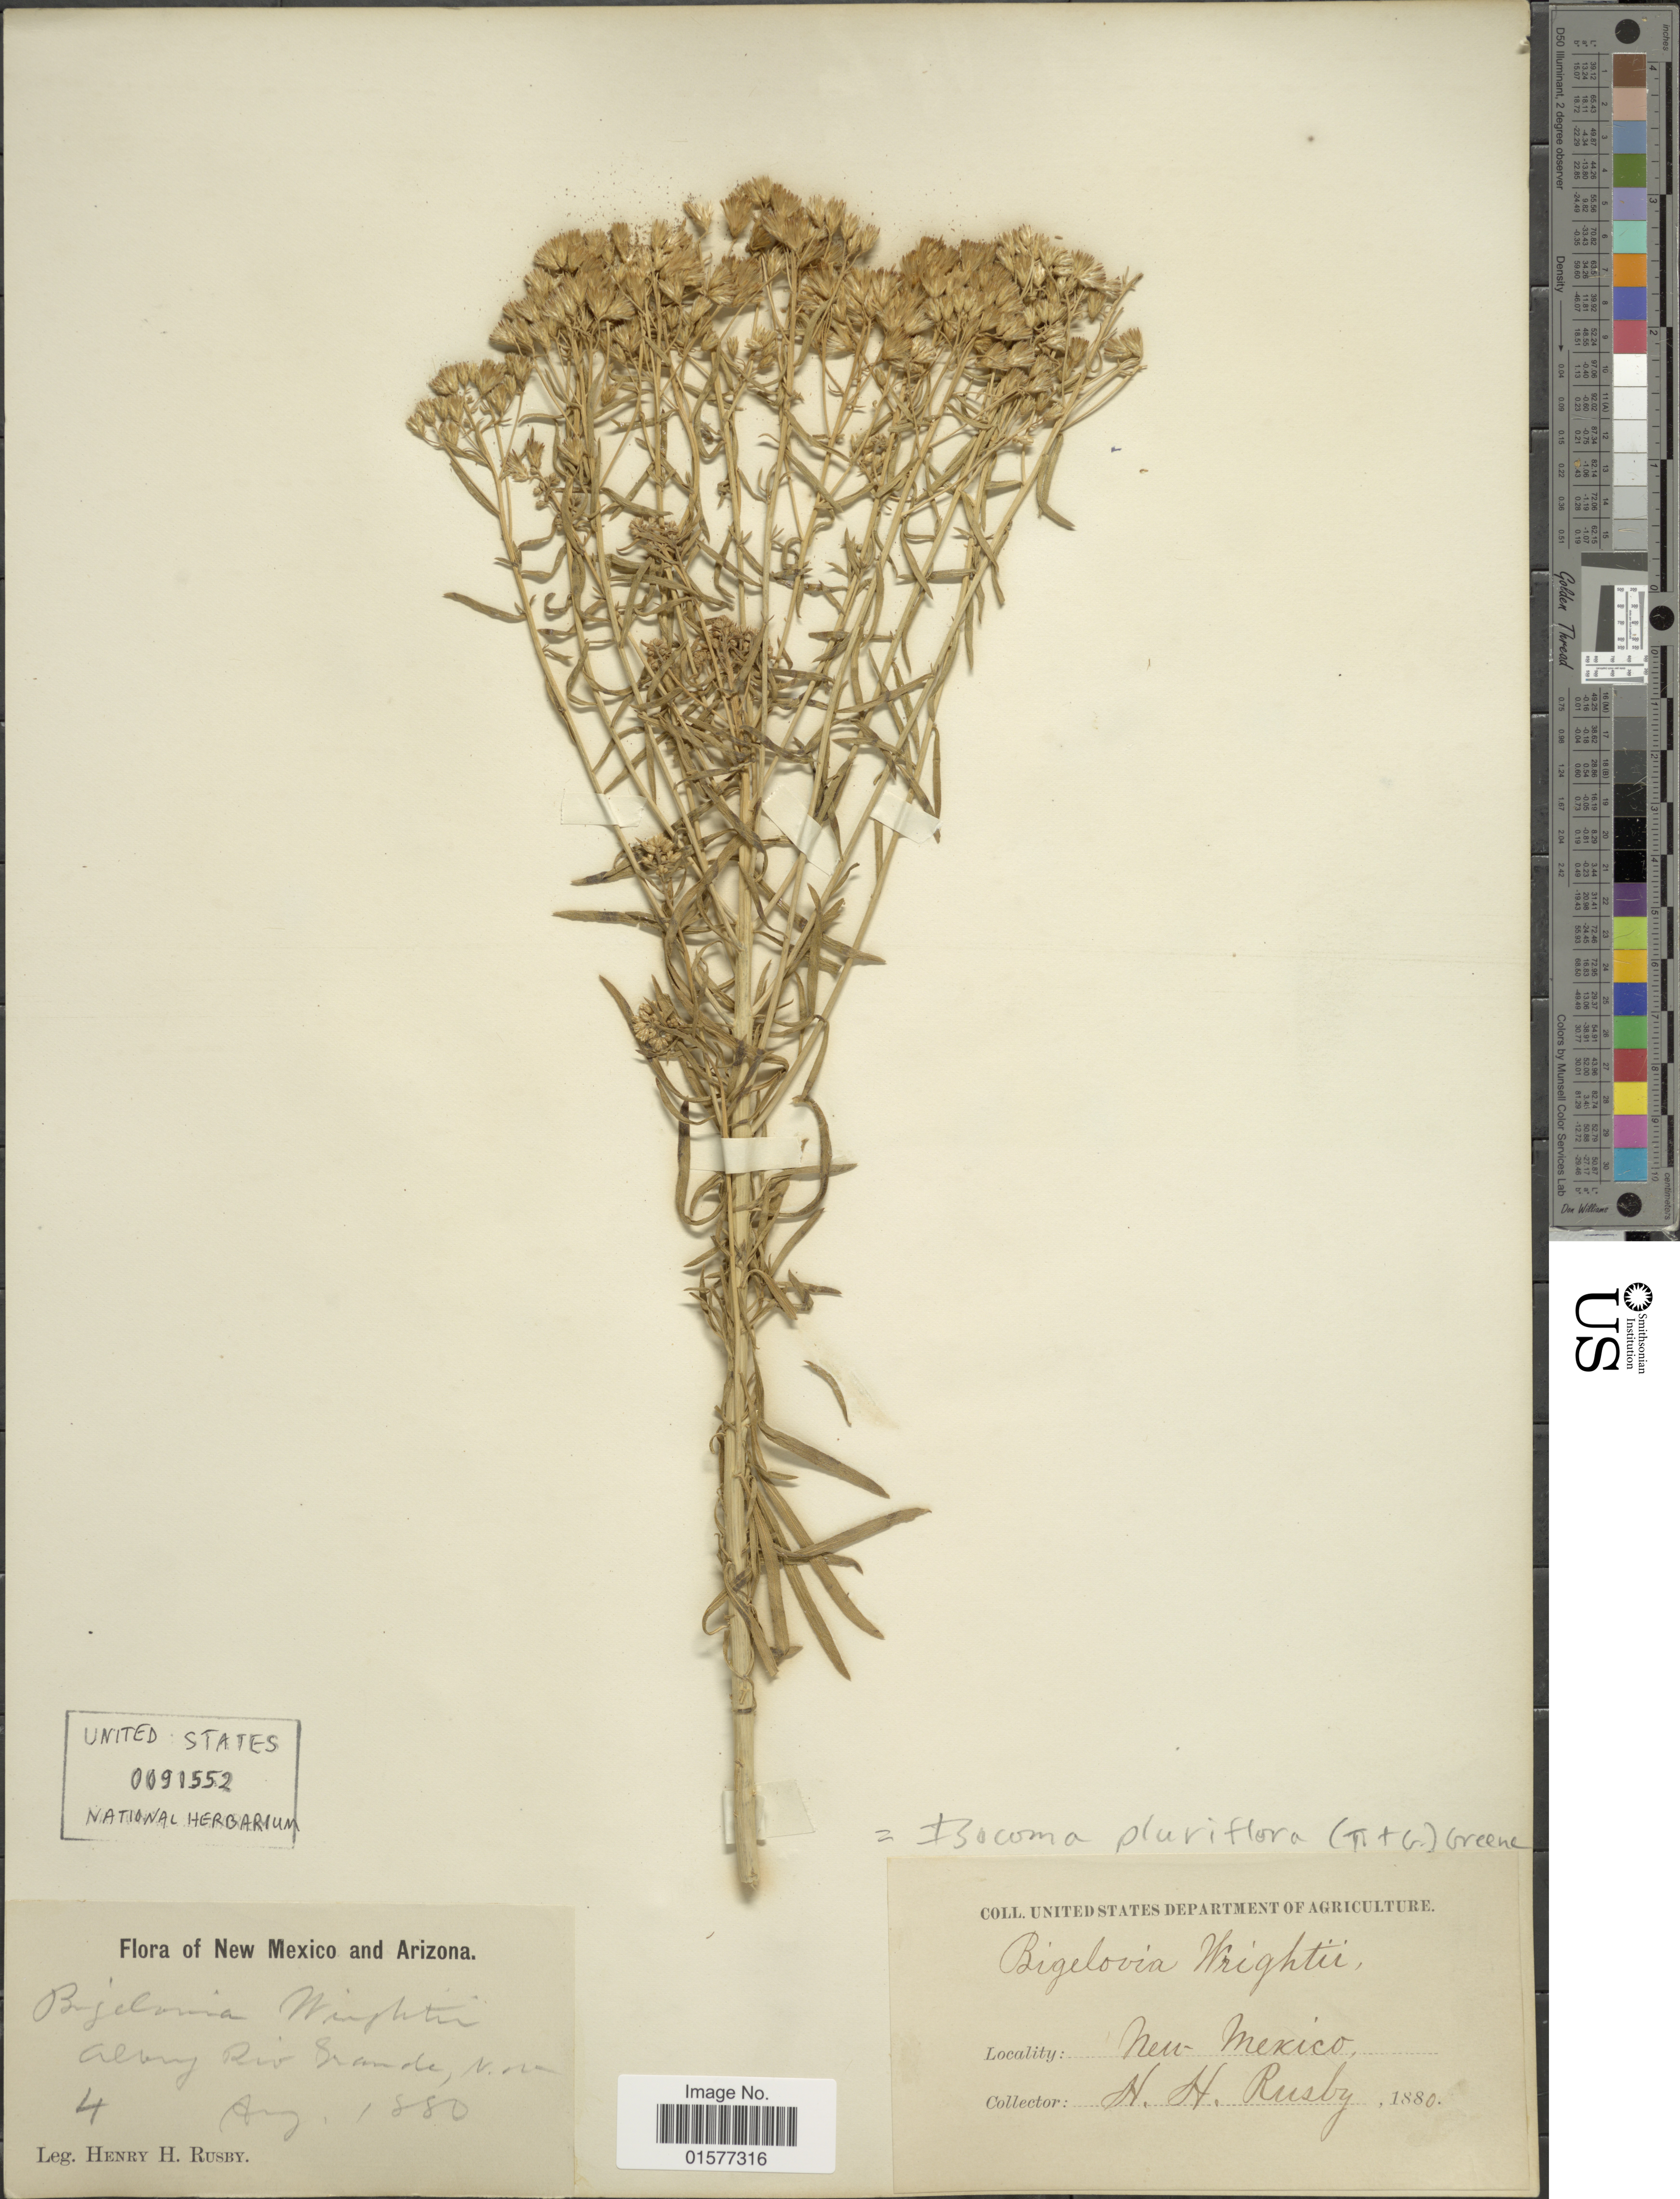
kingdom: Plantae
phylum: Tracheophyta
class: Magnoliopsida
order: Asterales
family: Asteraceae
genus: Isocoma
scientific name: Isocoma pluriflora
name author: (Torr. & A. Gray) Greene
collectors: H. H. Rusby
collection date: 1880-08-04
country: United States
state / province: New Mexico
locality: Along Rio Grande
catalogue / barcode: US 91552